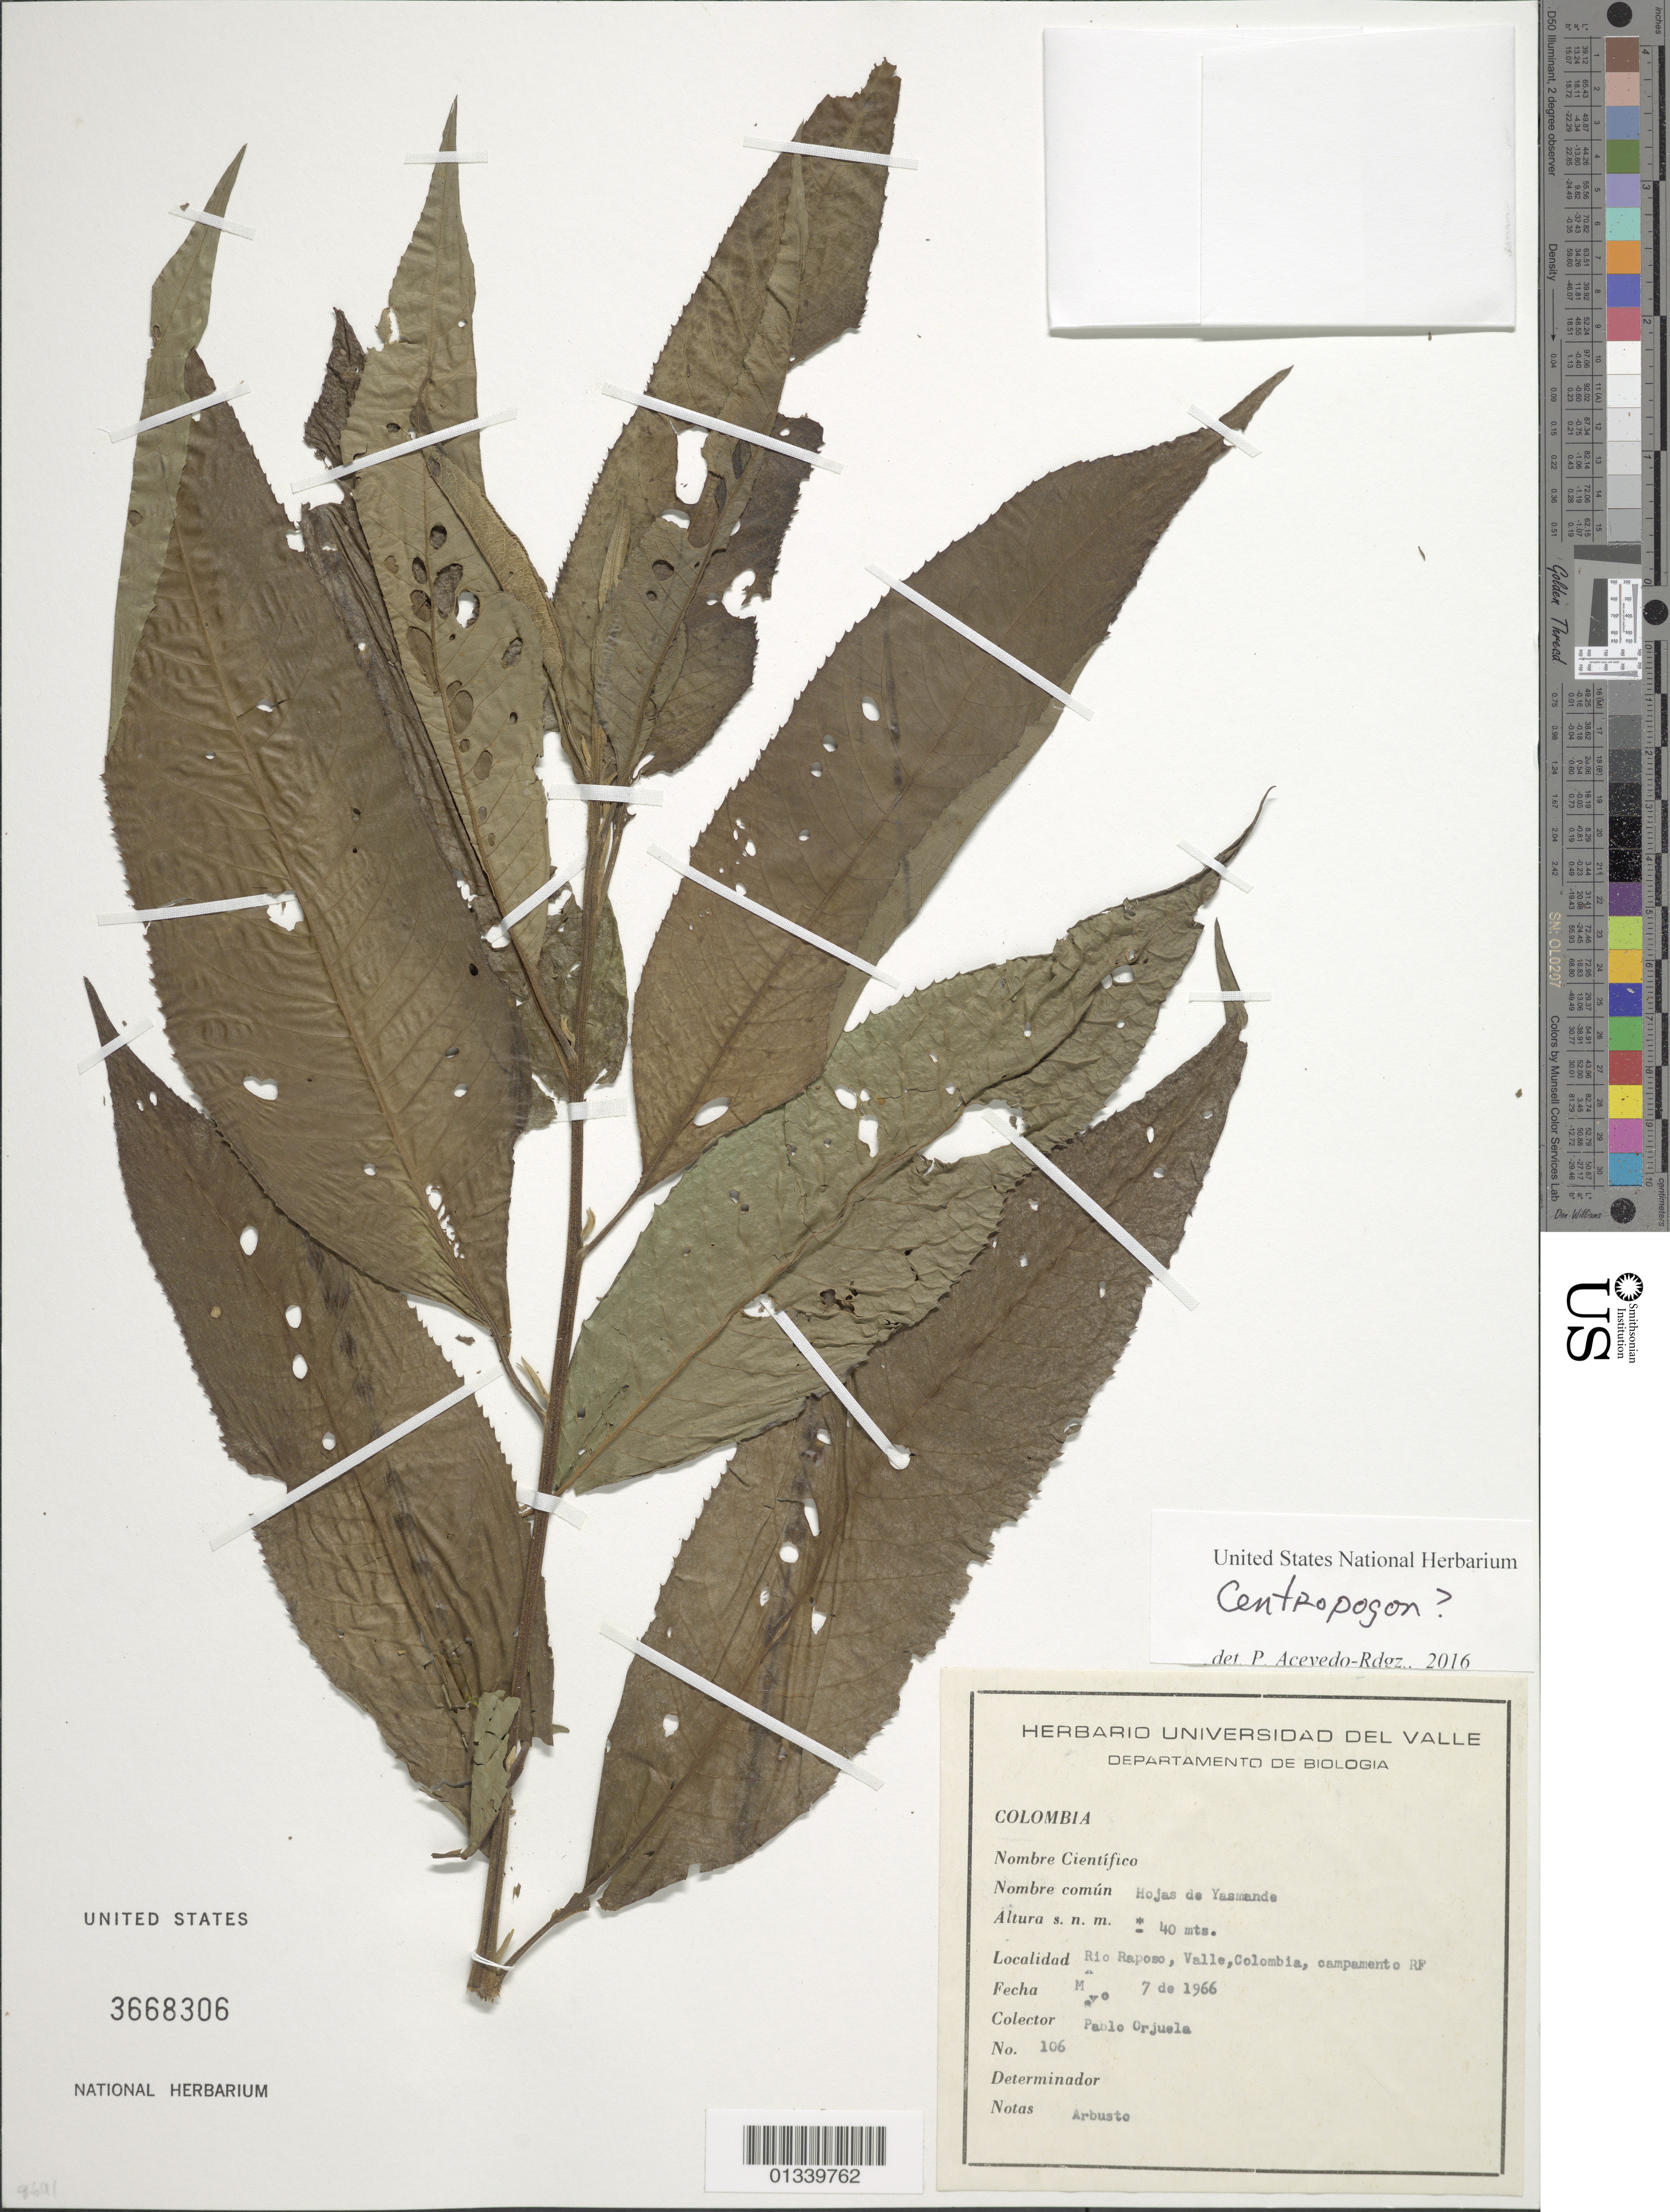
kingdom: Plantae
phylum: Tracheophyta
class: Magnoliopsida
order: Asterales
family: Campanulaceae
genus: Centropogon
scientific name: Centropogon sp.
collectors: P. A. Orjuela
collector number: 106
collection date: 1966-05-07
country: Colombia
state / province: Valle del Cauca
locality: Rio Raposo, cerca campamento RF.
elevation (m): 40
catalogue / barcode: US 3668306